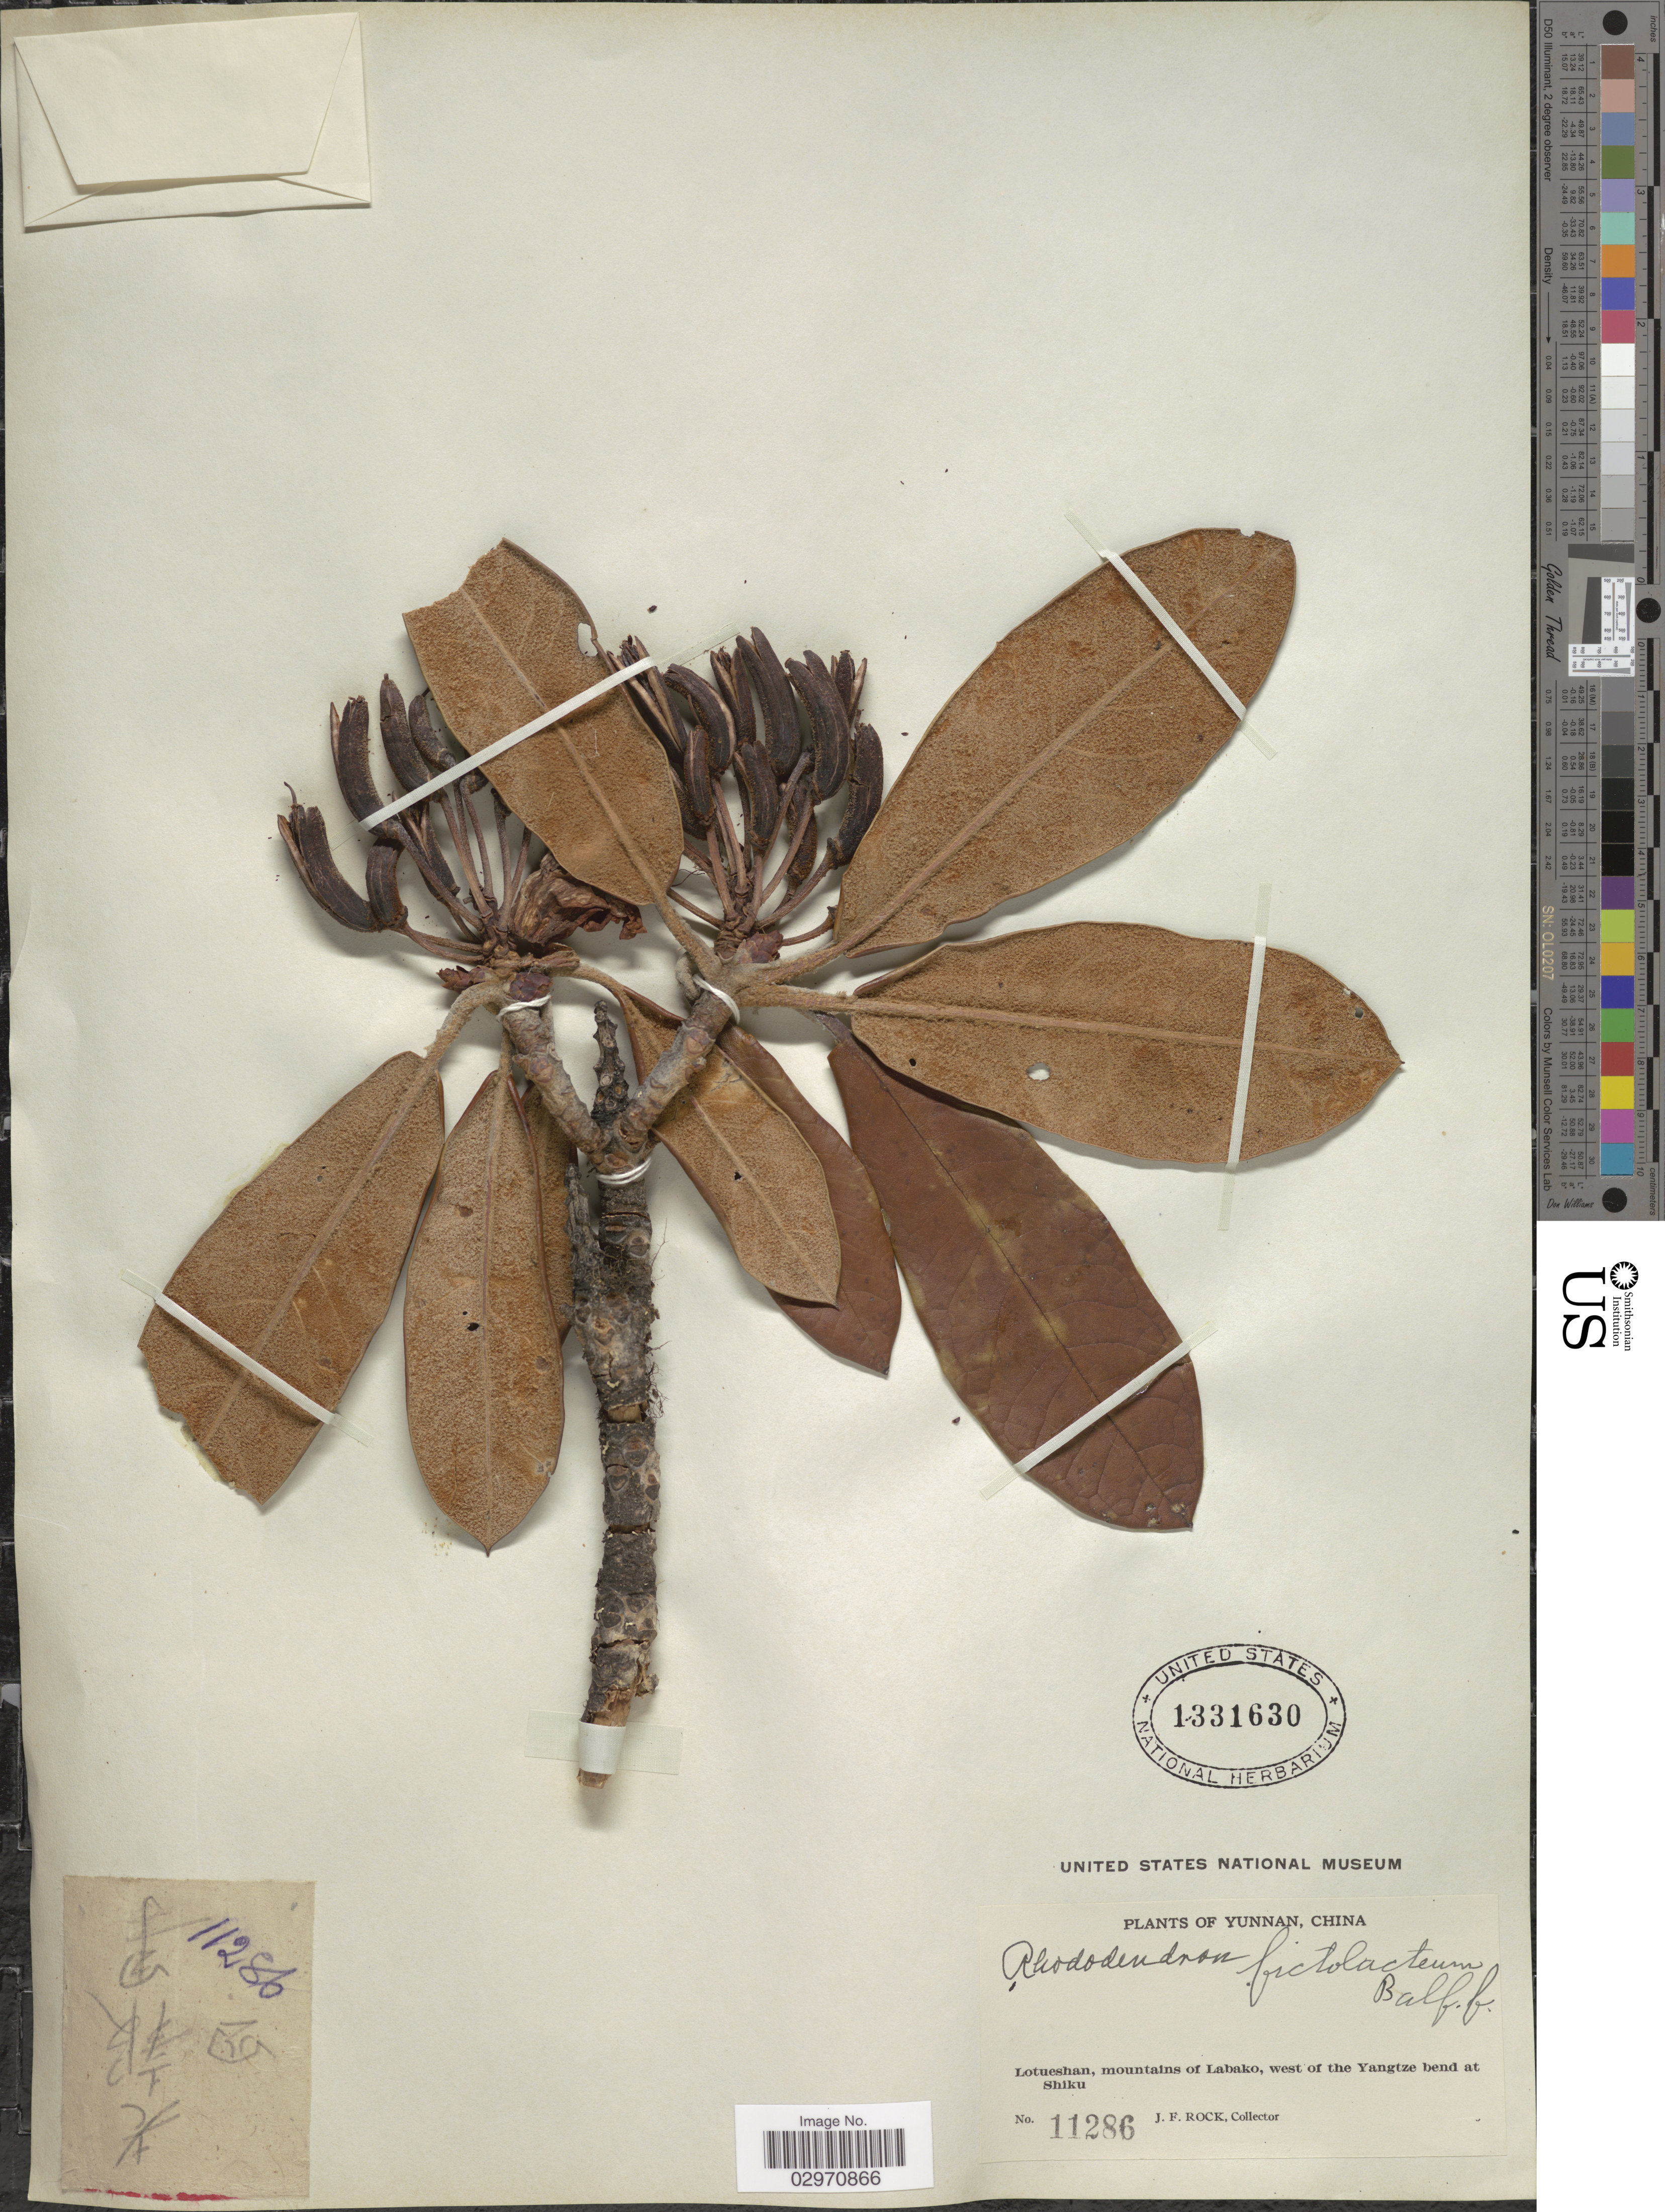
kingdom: Plantae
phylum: Tracheophyta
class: Magnoliopsida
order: Ericales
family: Ericaceae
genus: Rhododendron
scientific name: Rhododendron fictolacteum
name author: Balf. f.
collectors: J. Rock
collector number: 11286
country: China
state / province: Yunnan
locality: Lotueshan, mountains of Labako, west of the Yangtze bend at Shiku.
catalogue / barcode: US 1331630